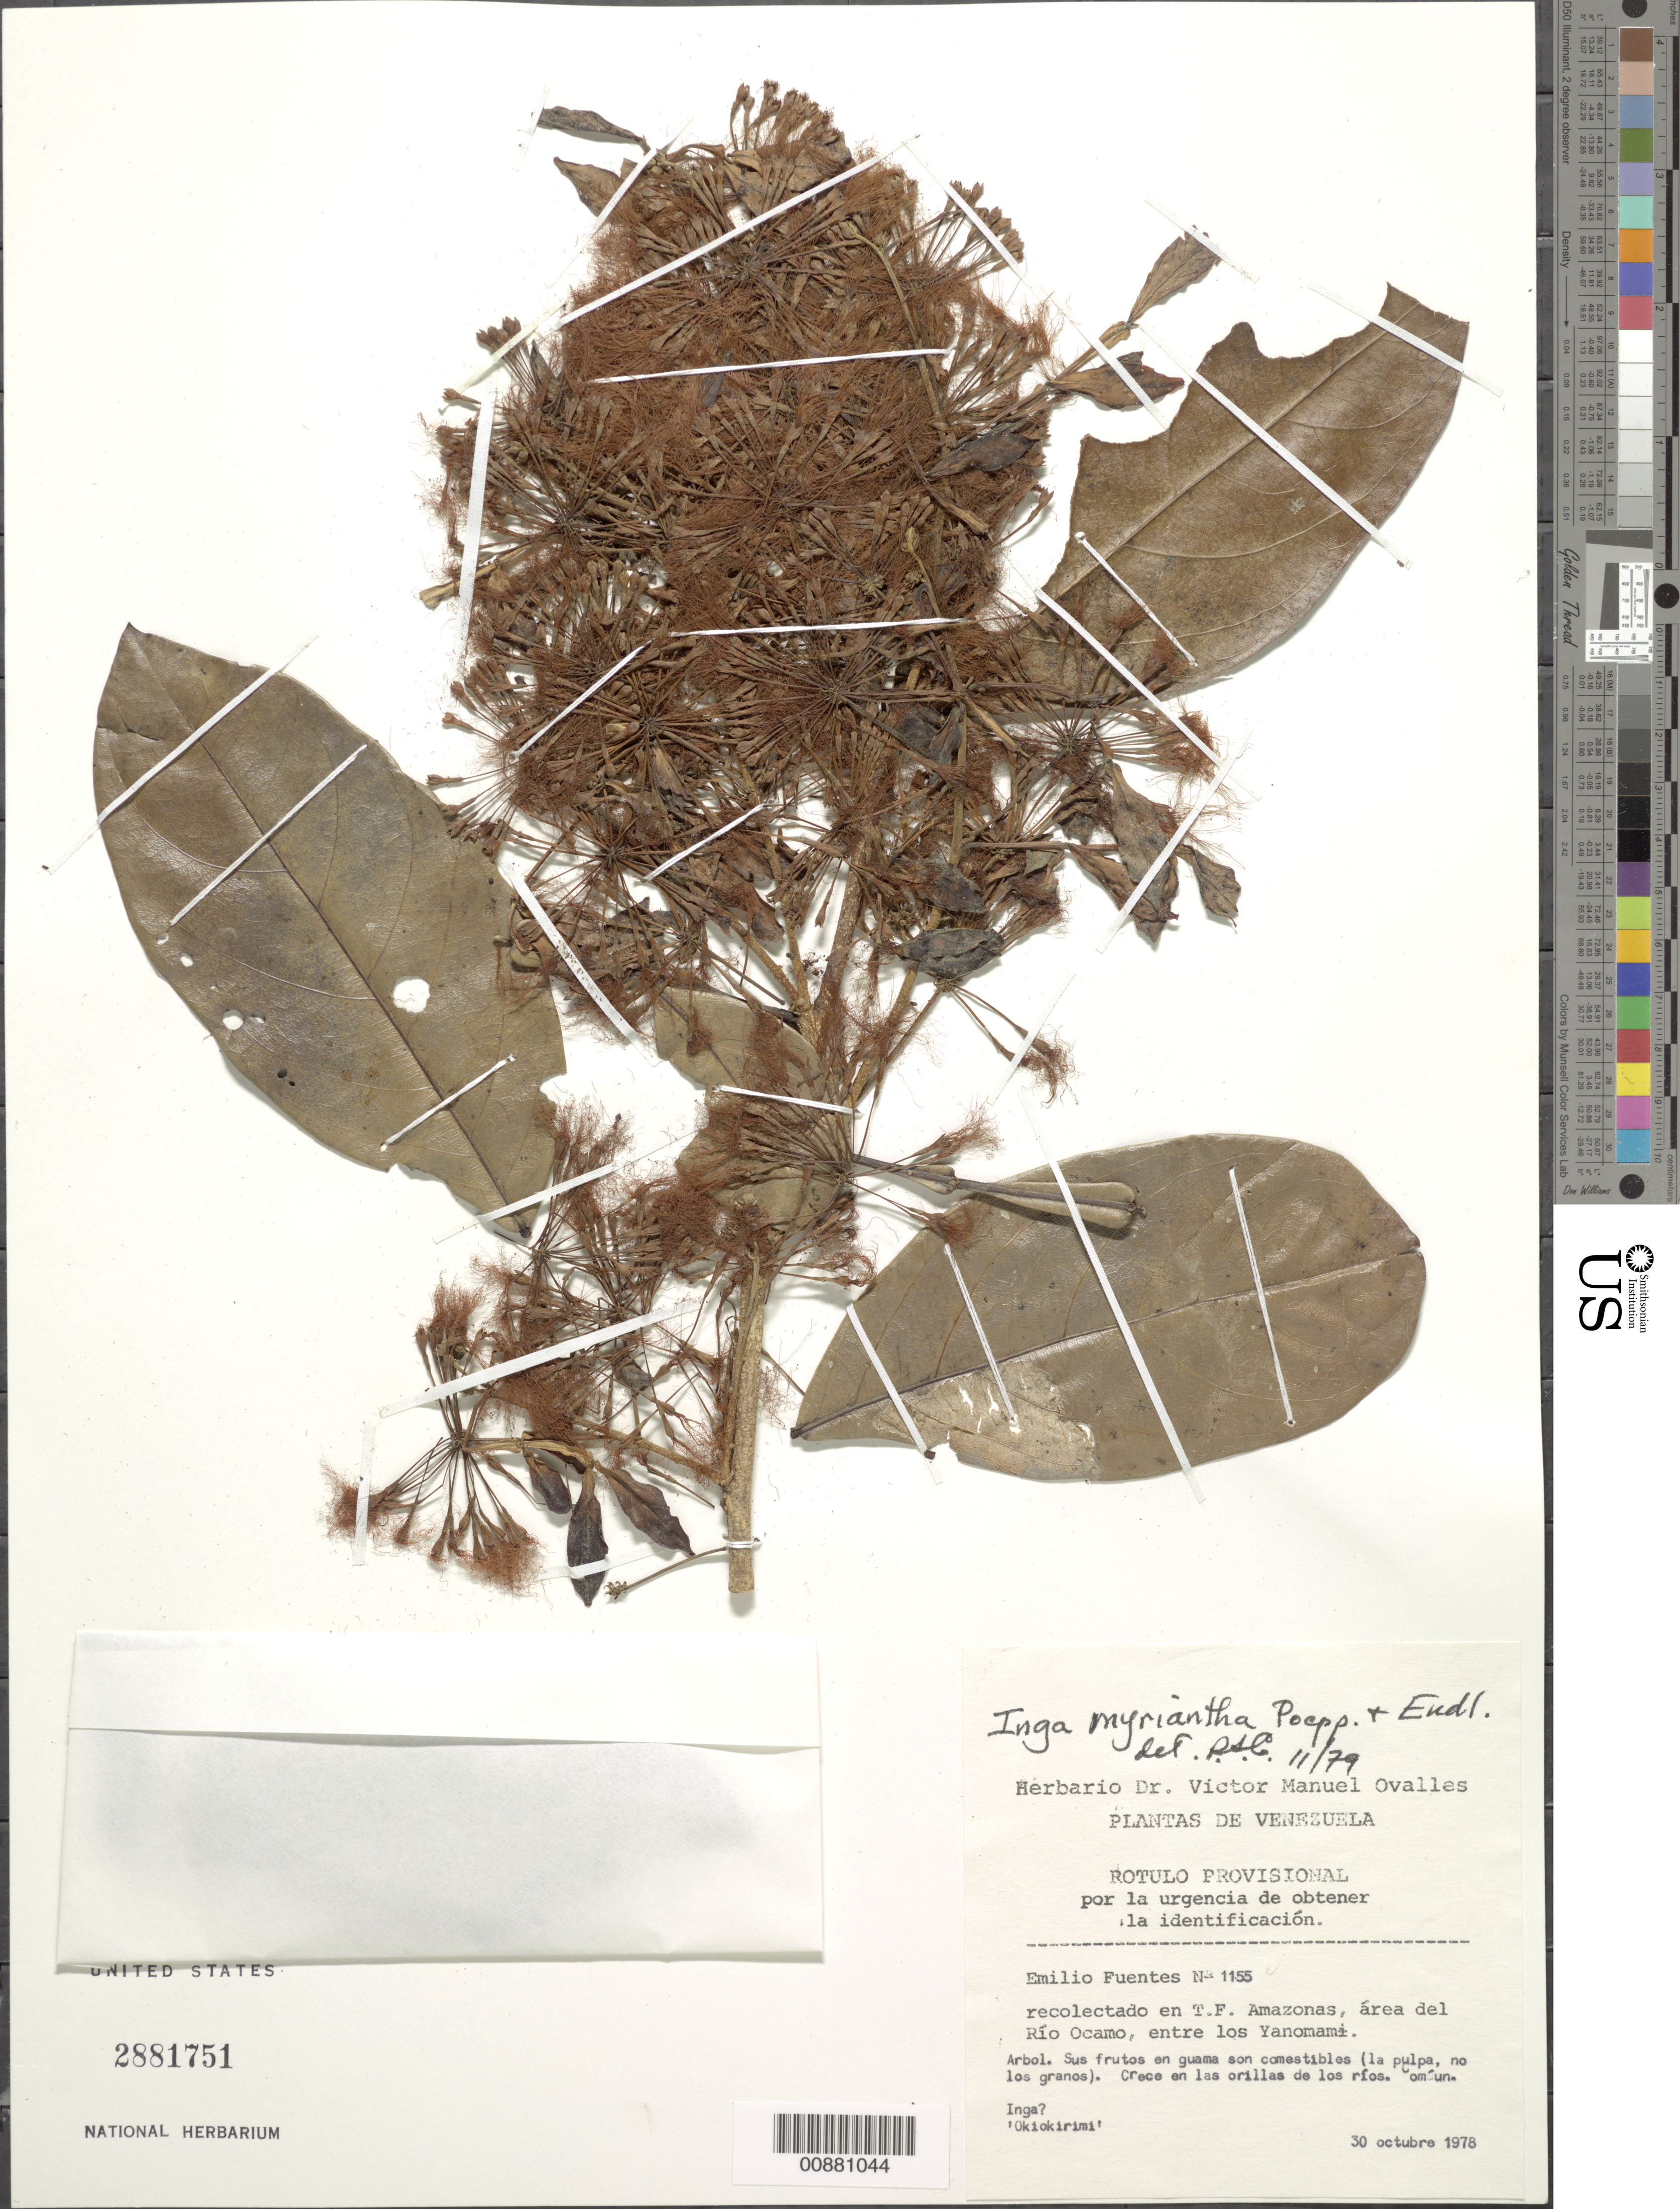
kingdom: Plantae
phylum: Tracheophyta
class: Magnoliopsida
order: Fabales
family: Fabaceae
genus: Inga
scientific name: Inga umbellifera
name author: (Vahl) Steud. ex DC.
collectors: E. Fuentes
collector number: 1155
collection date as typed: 30-Oct-78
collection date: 1978-10-30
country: Venezuela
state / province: Amazonas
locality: Río Ocamo, entre los Yanomami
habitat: Crece en las orillas de los rios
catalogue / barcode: US 2881751